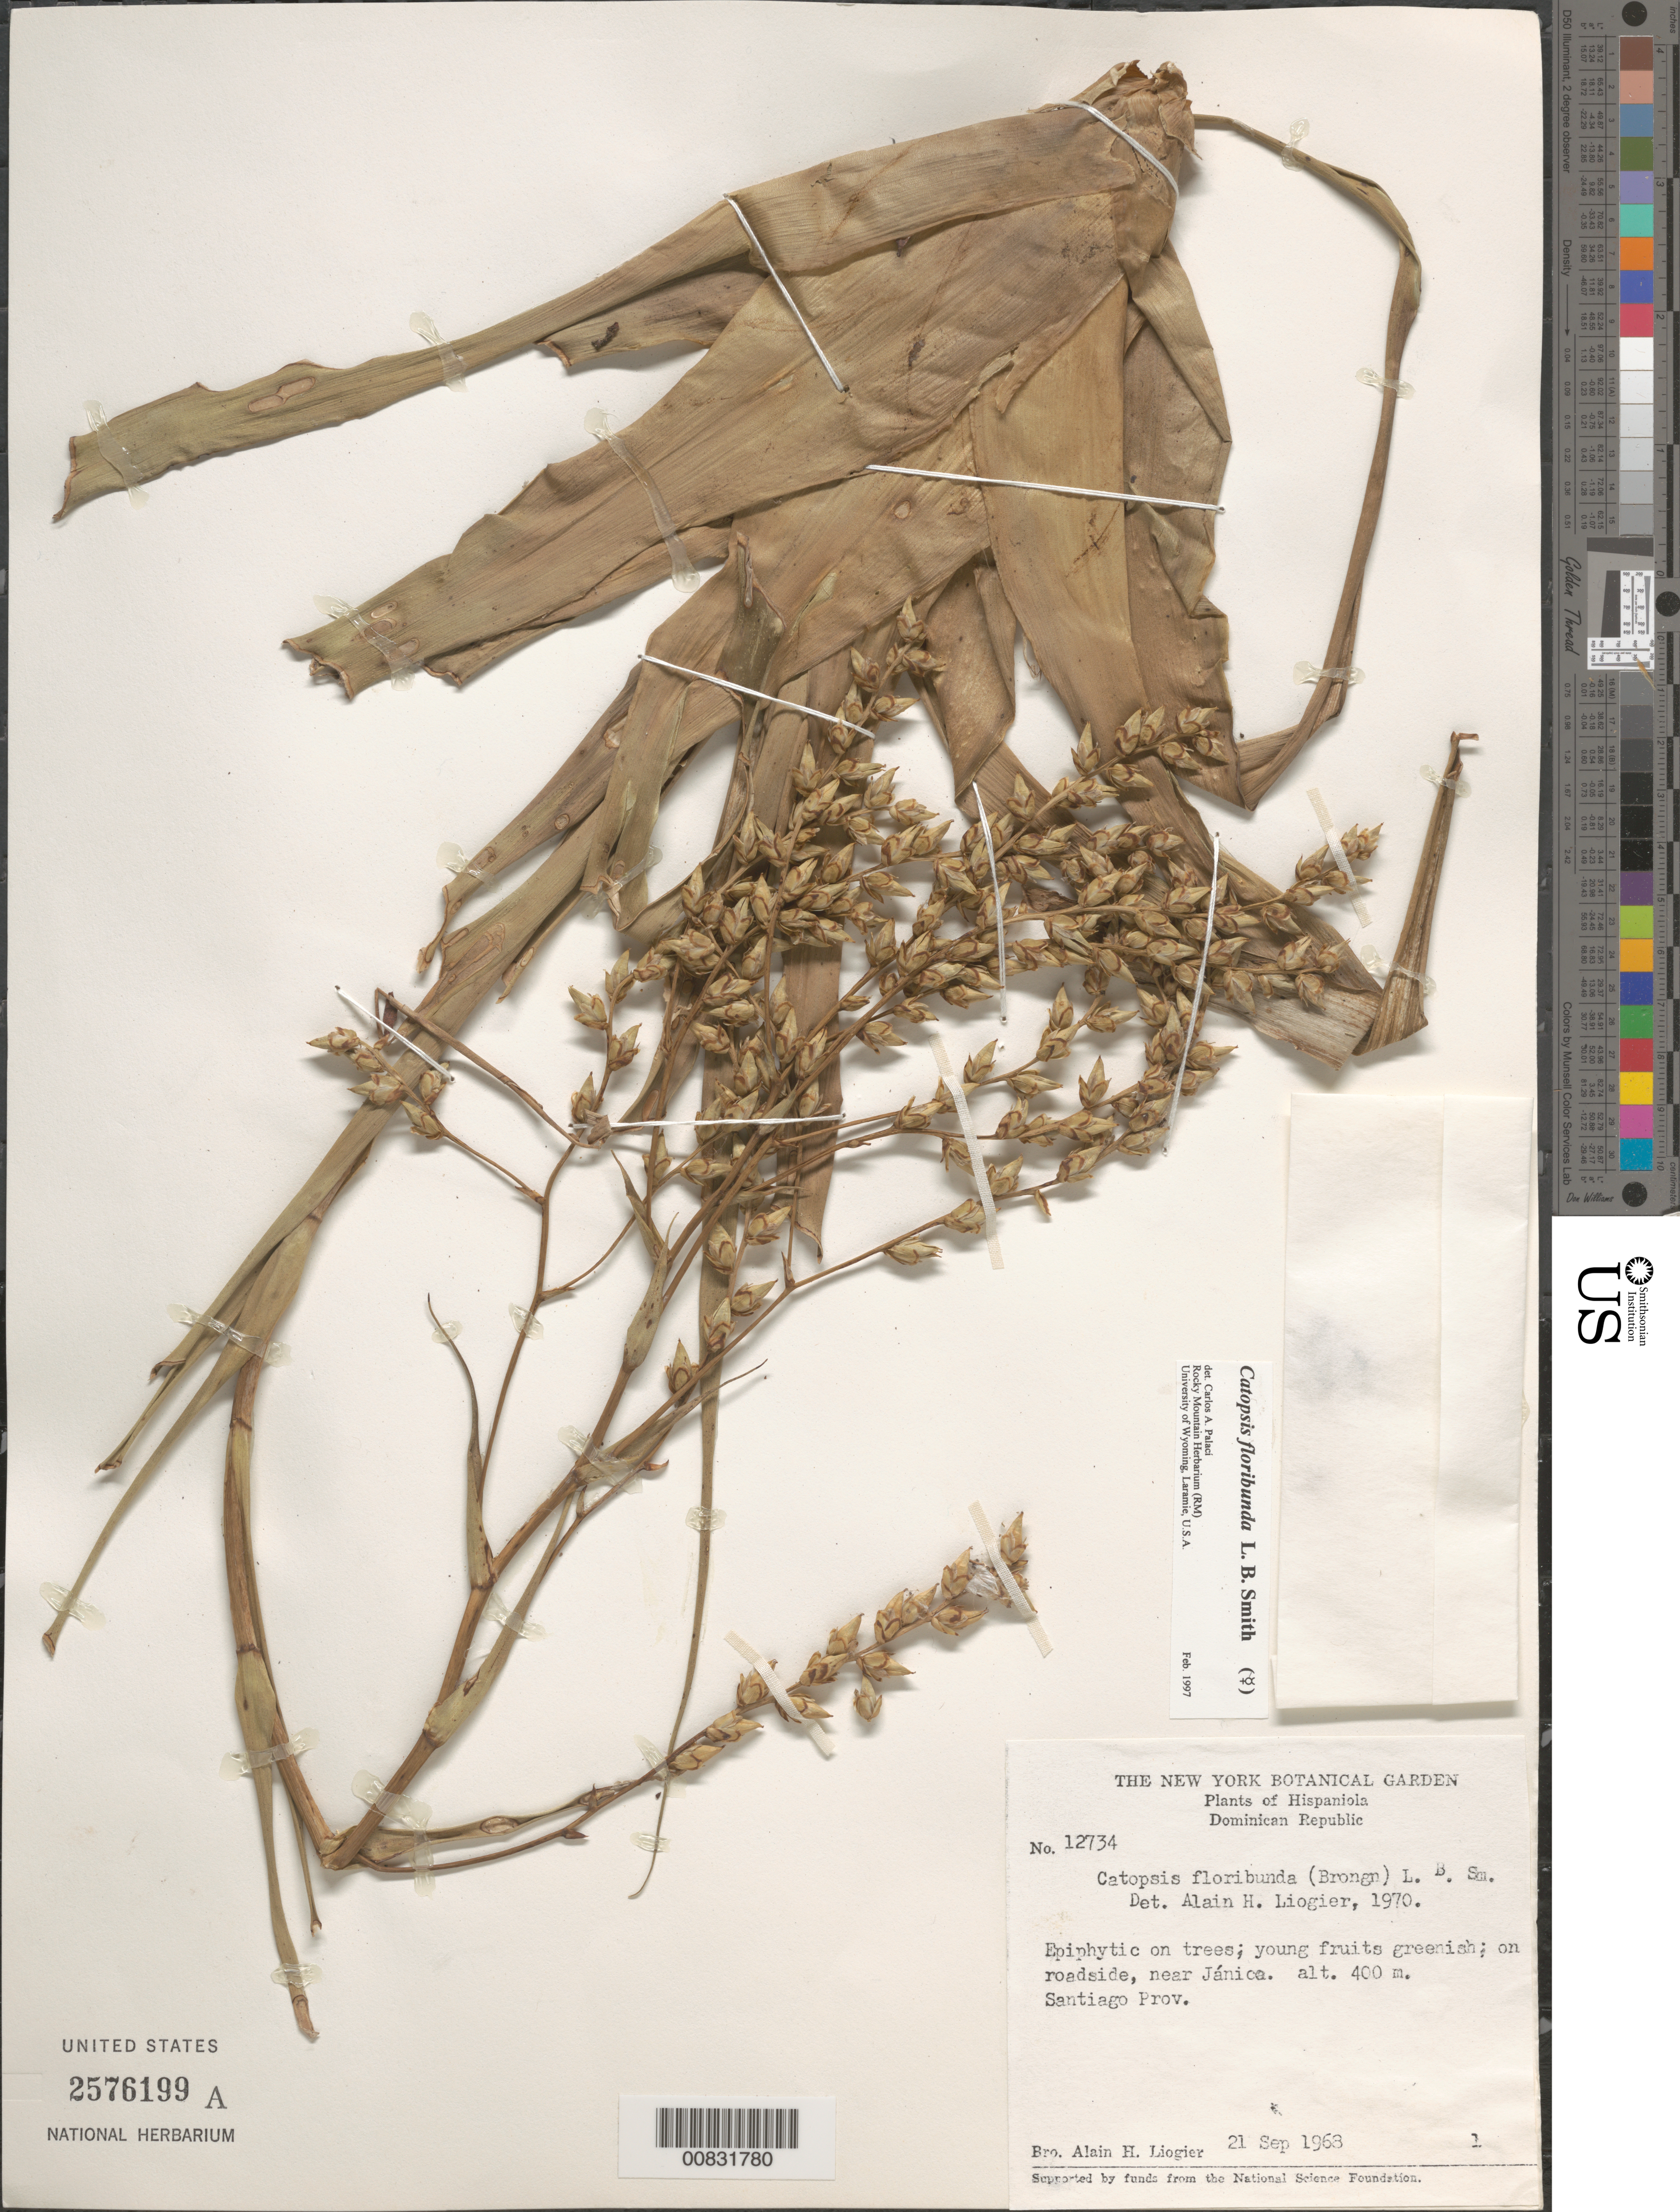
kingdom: Plantae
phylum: Tracheophyta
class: Liliopsida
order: Poales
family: Bromeliaceae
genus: Catopsis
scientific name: Catopsis floribunda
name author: L.B. Sm.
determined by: Palací, C. A., (RM), University of Wyoming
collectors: A. H. Liogier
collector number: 12734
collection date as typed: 21 Sep 1968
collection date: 1968-09-21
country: Dominican Republic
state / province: Santiago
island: Hispaniola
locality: On roadside, near Jánico.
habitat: On trees.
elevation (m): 400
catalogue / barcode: US 2576199A